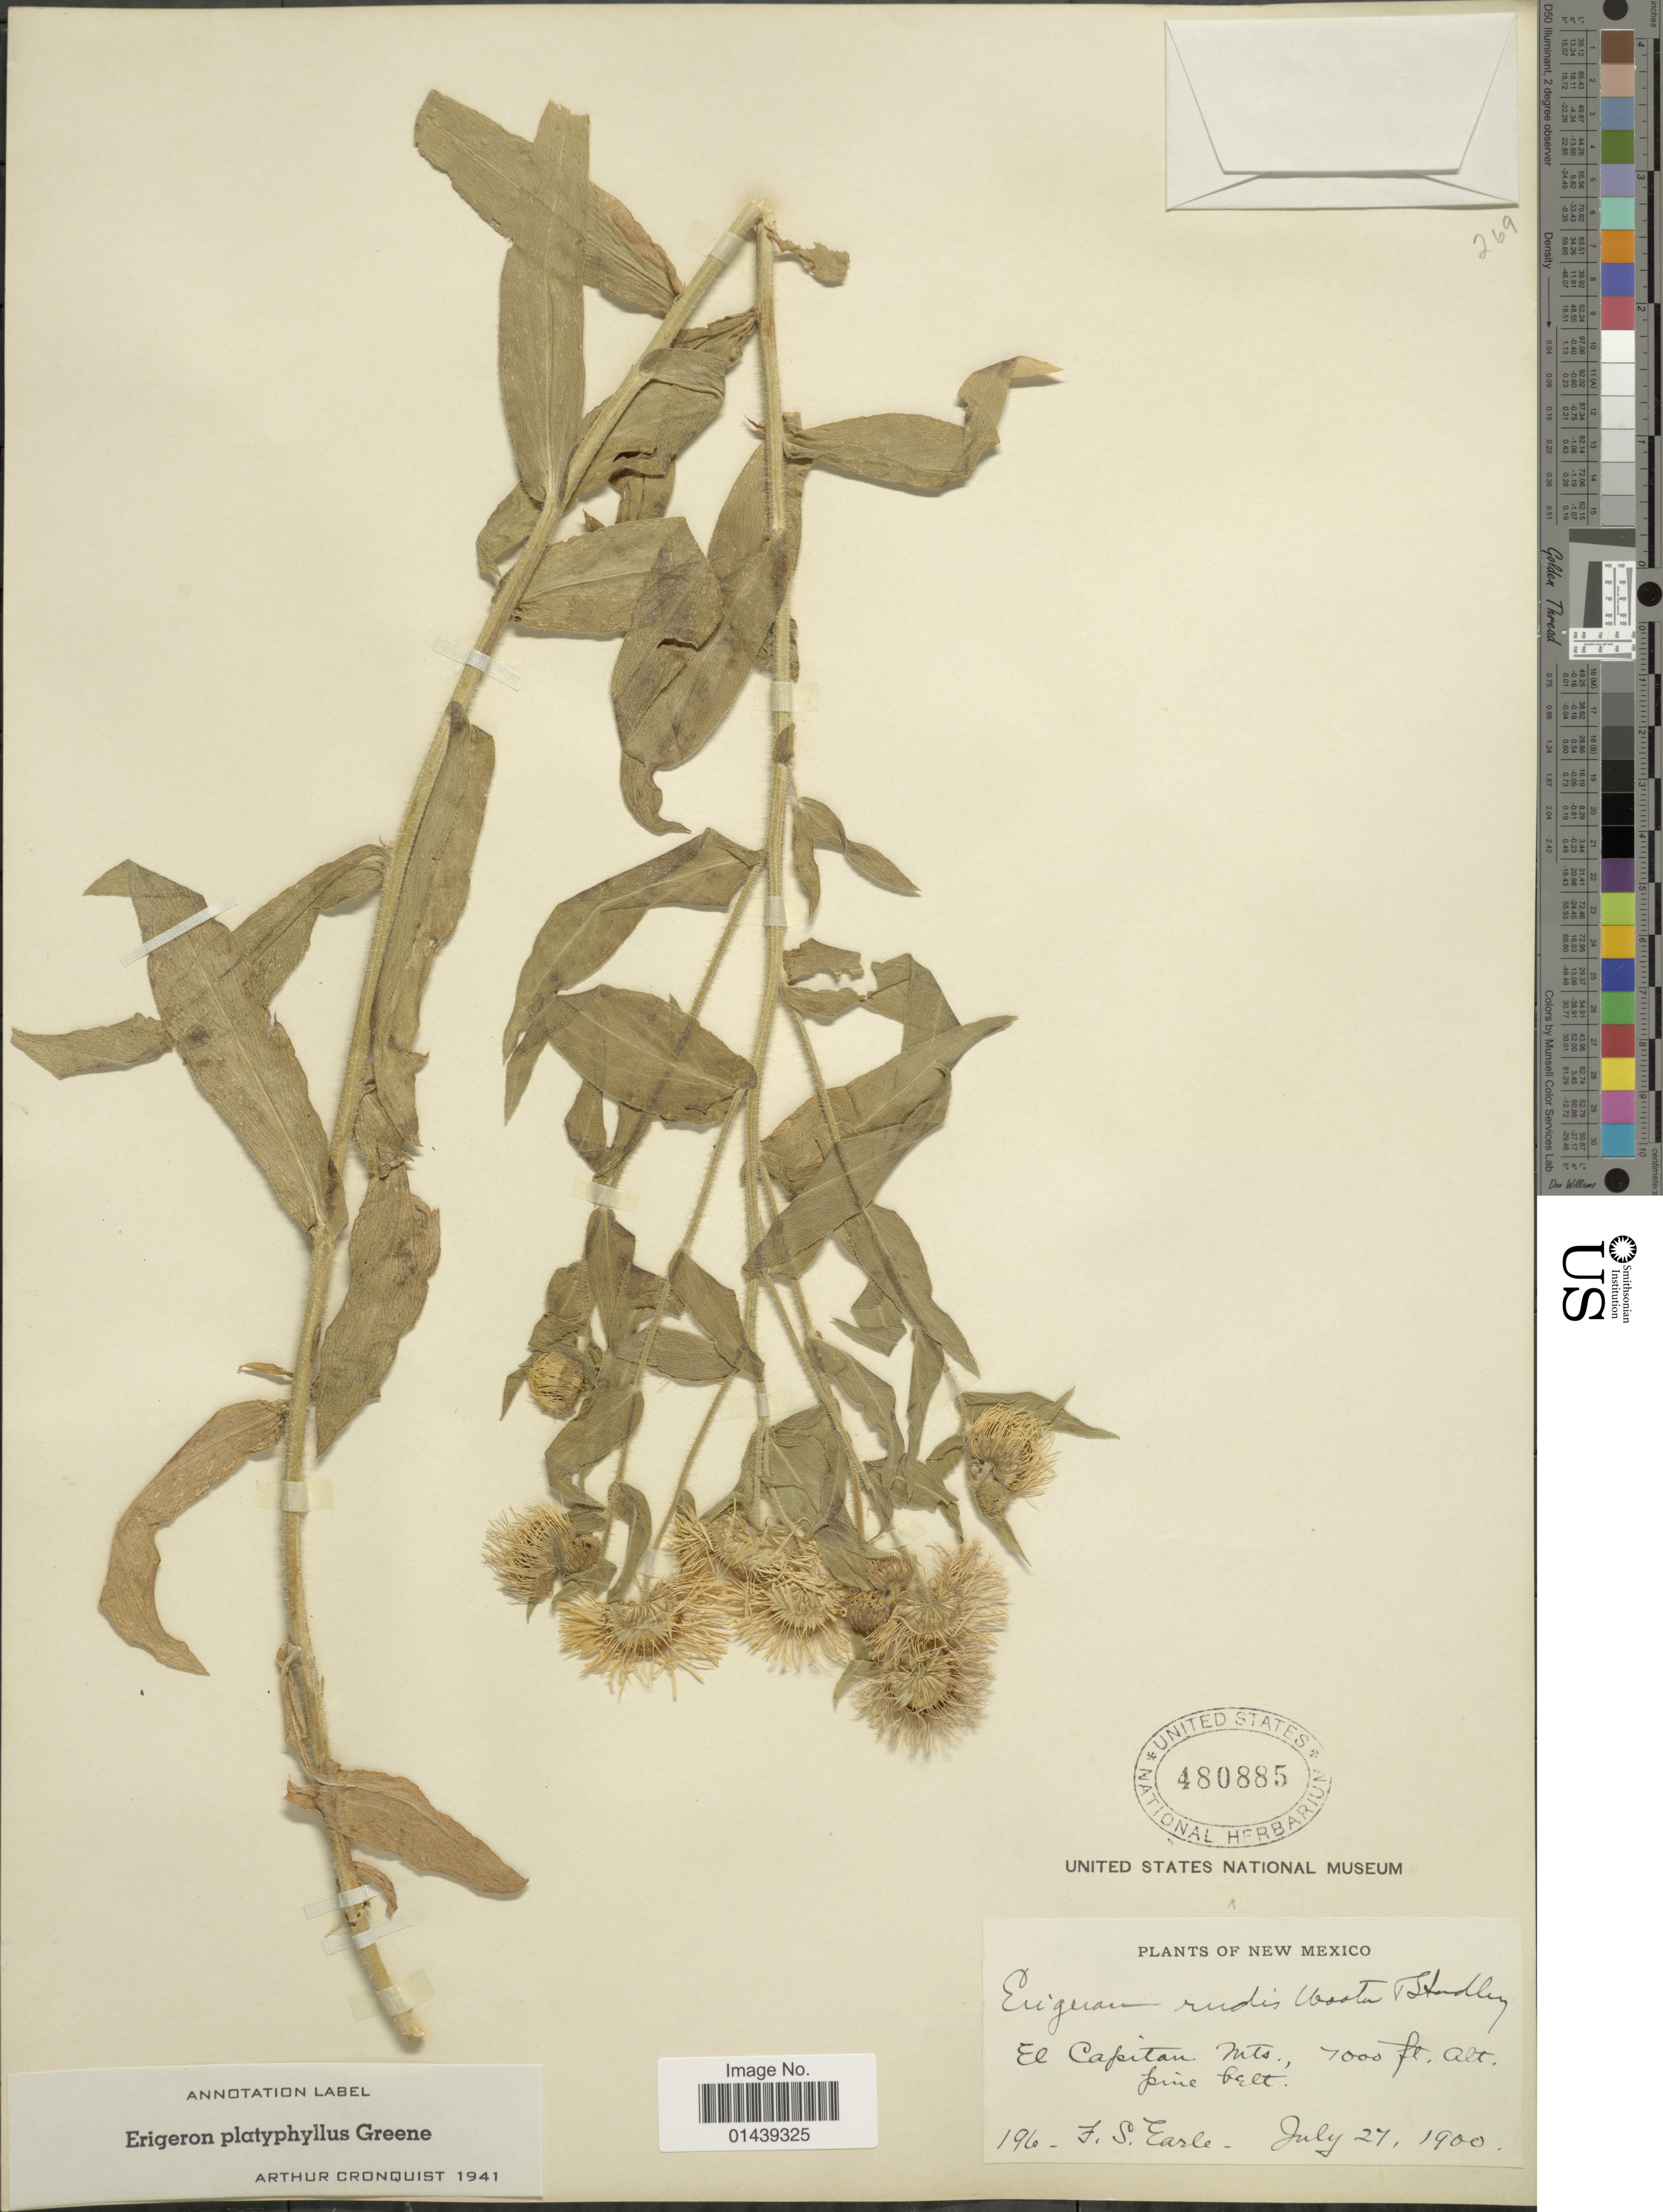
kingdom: Plantae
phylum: Tracheophyta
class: Magnoliopsida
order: Asterales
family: Asteraceae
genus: Erigeron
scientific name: Erigeron platyphyllus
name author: Greene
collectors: F. S. Earle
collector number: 196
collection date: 1900-07-27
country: United States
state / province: New Mexico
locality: El Capitan Mts., pine belt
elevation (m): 2134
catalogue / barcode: US 480885